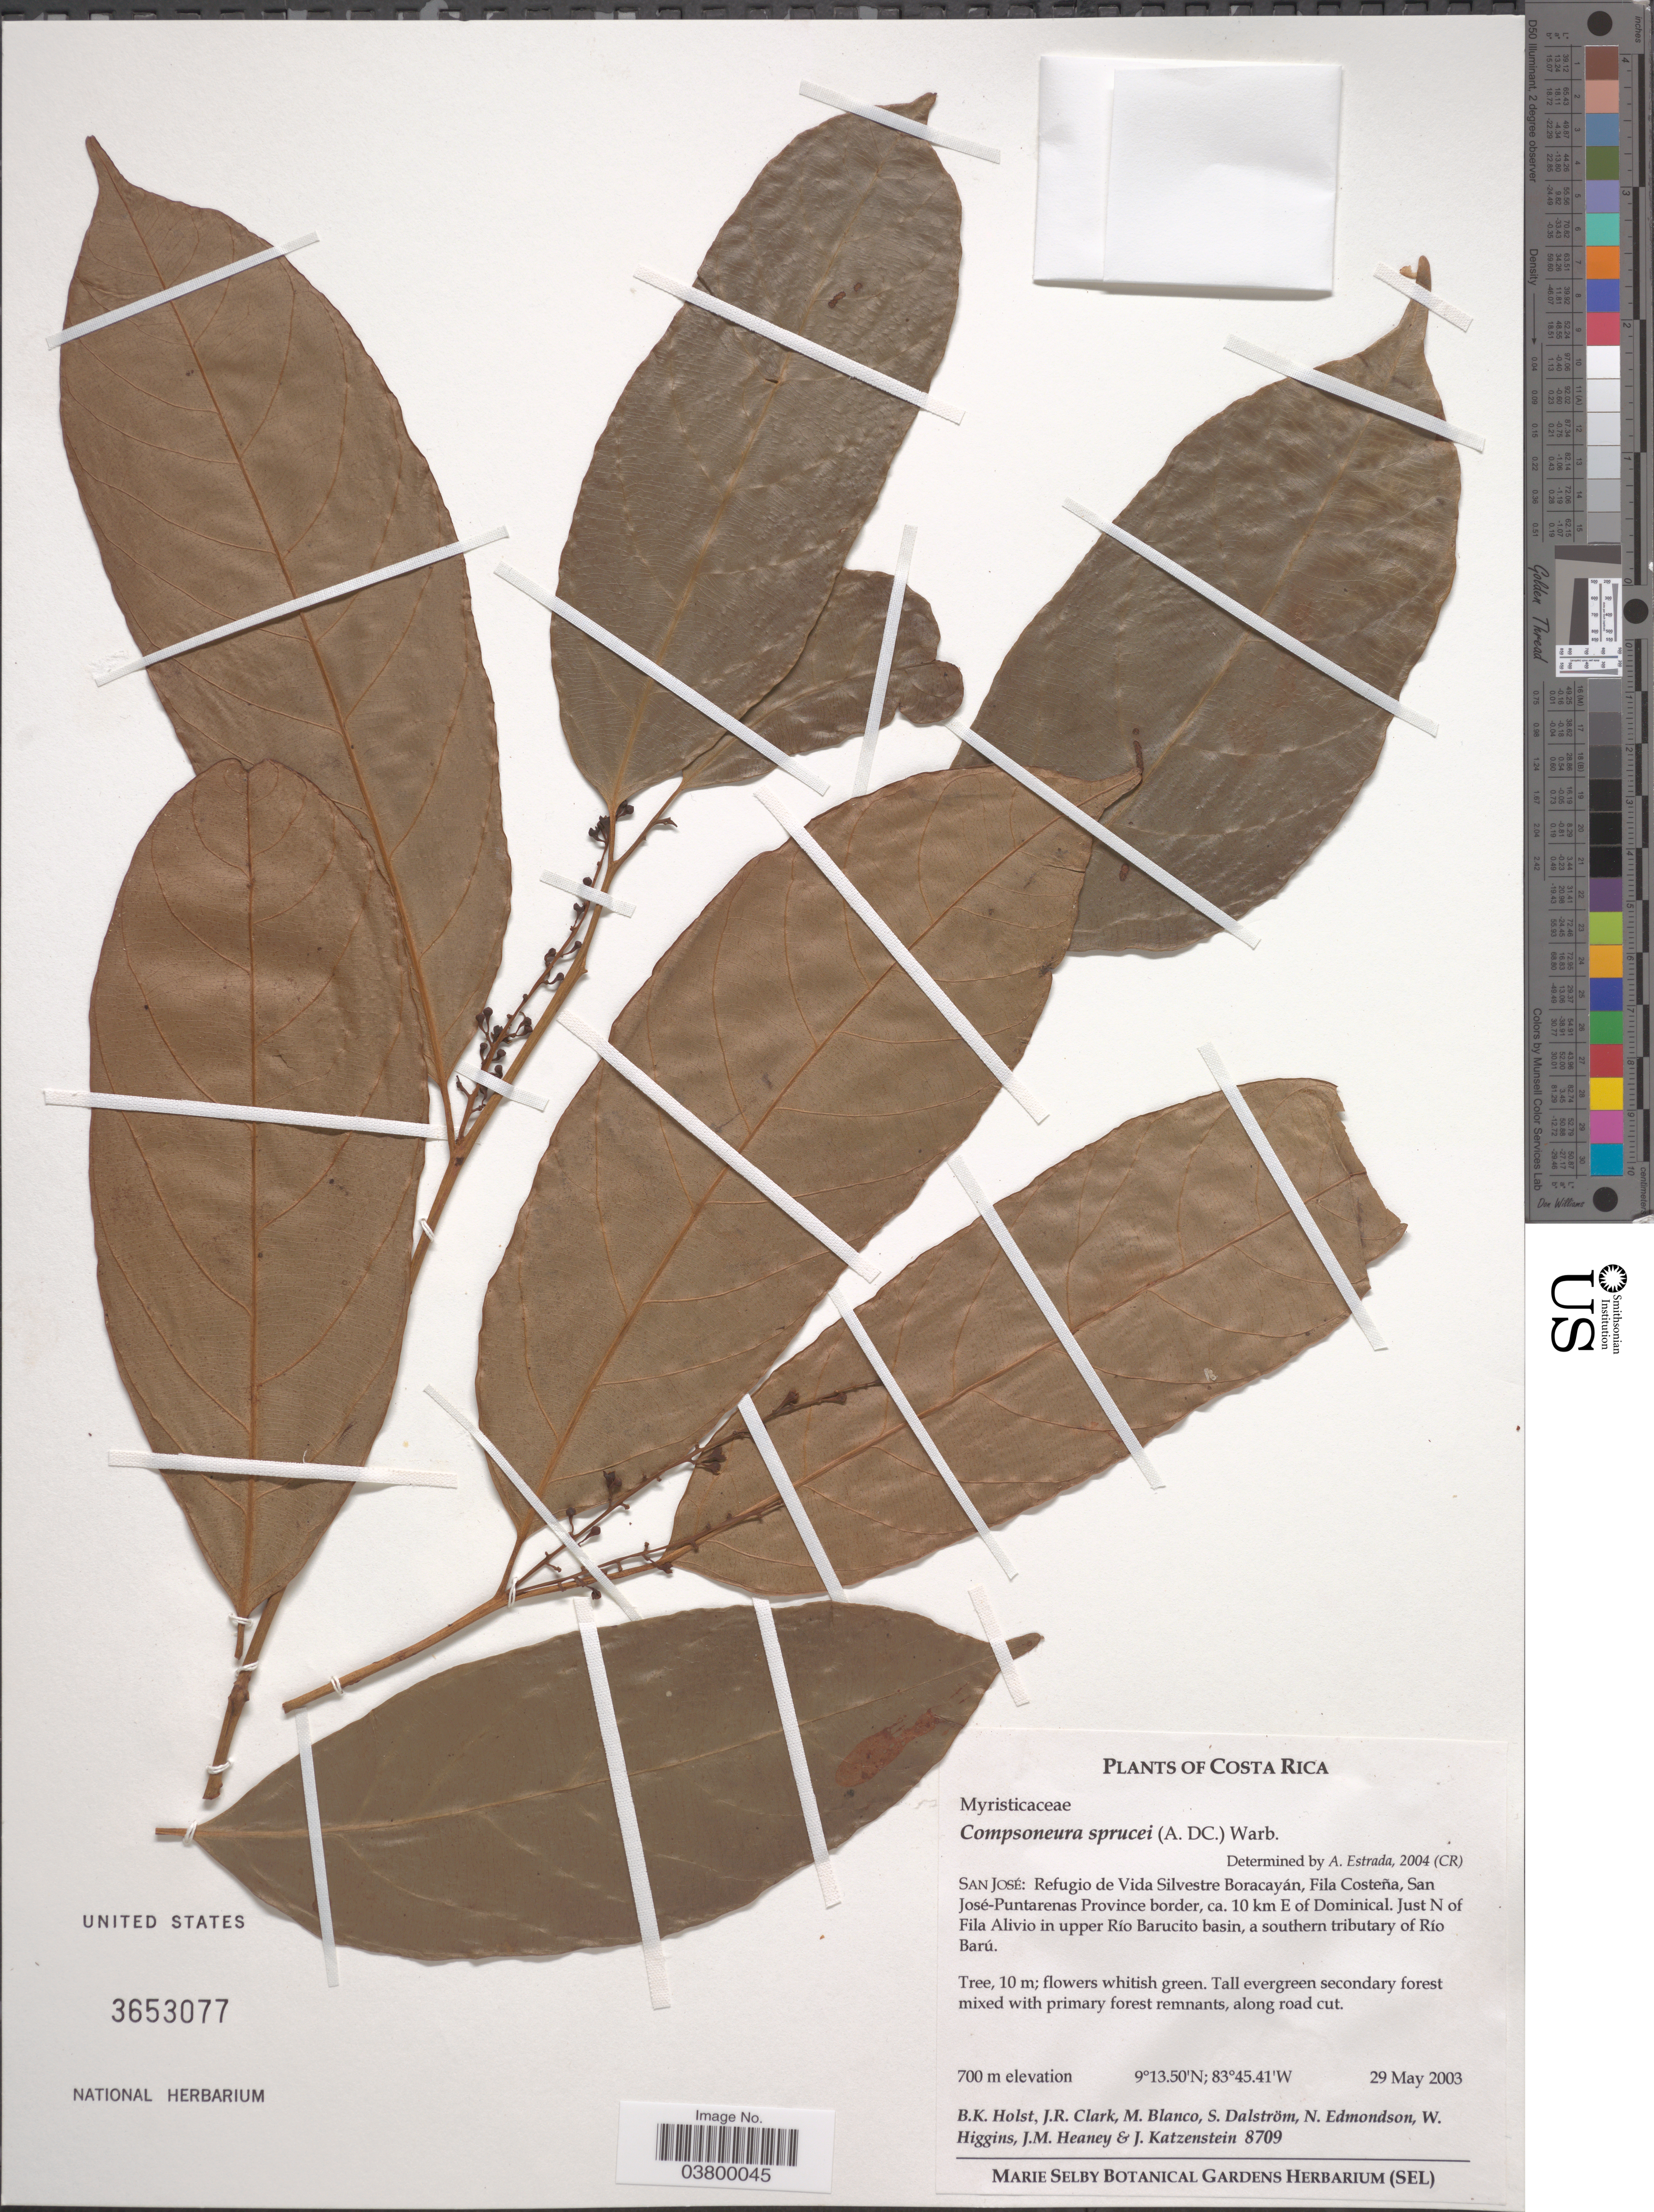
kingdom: Plantae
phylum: Tracheophyta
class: Magnoliopsida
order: Magnoliales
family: Myristicaceae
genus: Compsoneura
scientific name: Compsoneura sprucei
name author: (A. DC.) Warb.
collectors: B. Holst, J. R. Clark, M. Blanco, S. Dalström & et al.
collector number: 8709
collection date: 2003-05-29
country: Costa Rica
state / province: San José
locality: Refugio de Vida Silvestre Boracayán, Fila Costeña, San José-Puntarenas Province border, ca. 10 km E of Dominical. Just N of Fila Alivio in upper Río Barucito basin, a southern tributary of Río Barú.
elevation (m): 700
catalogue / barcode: US 3653077